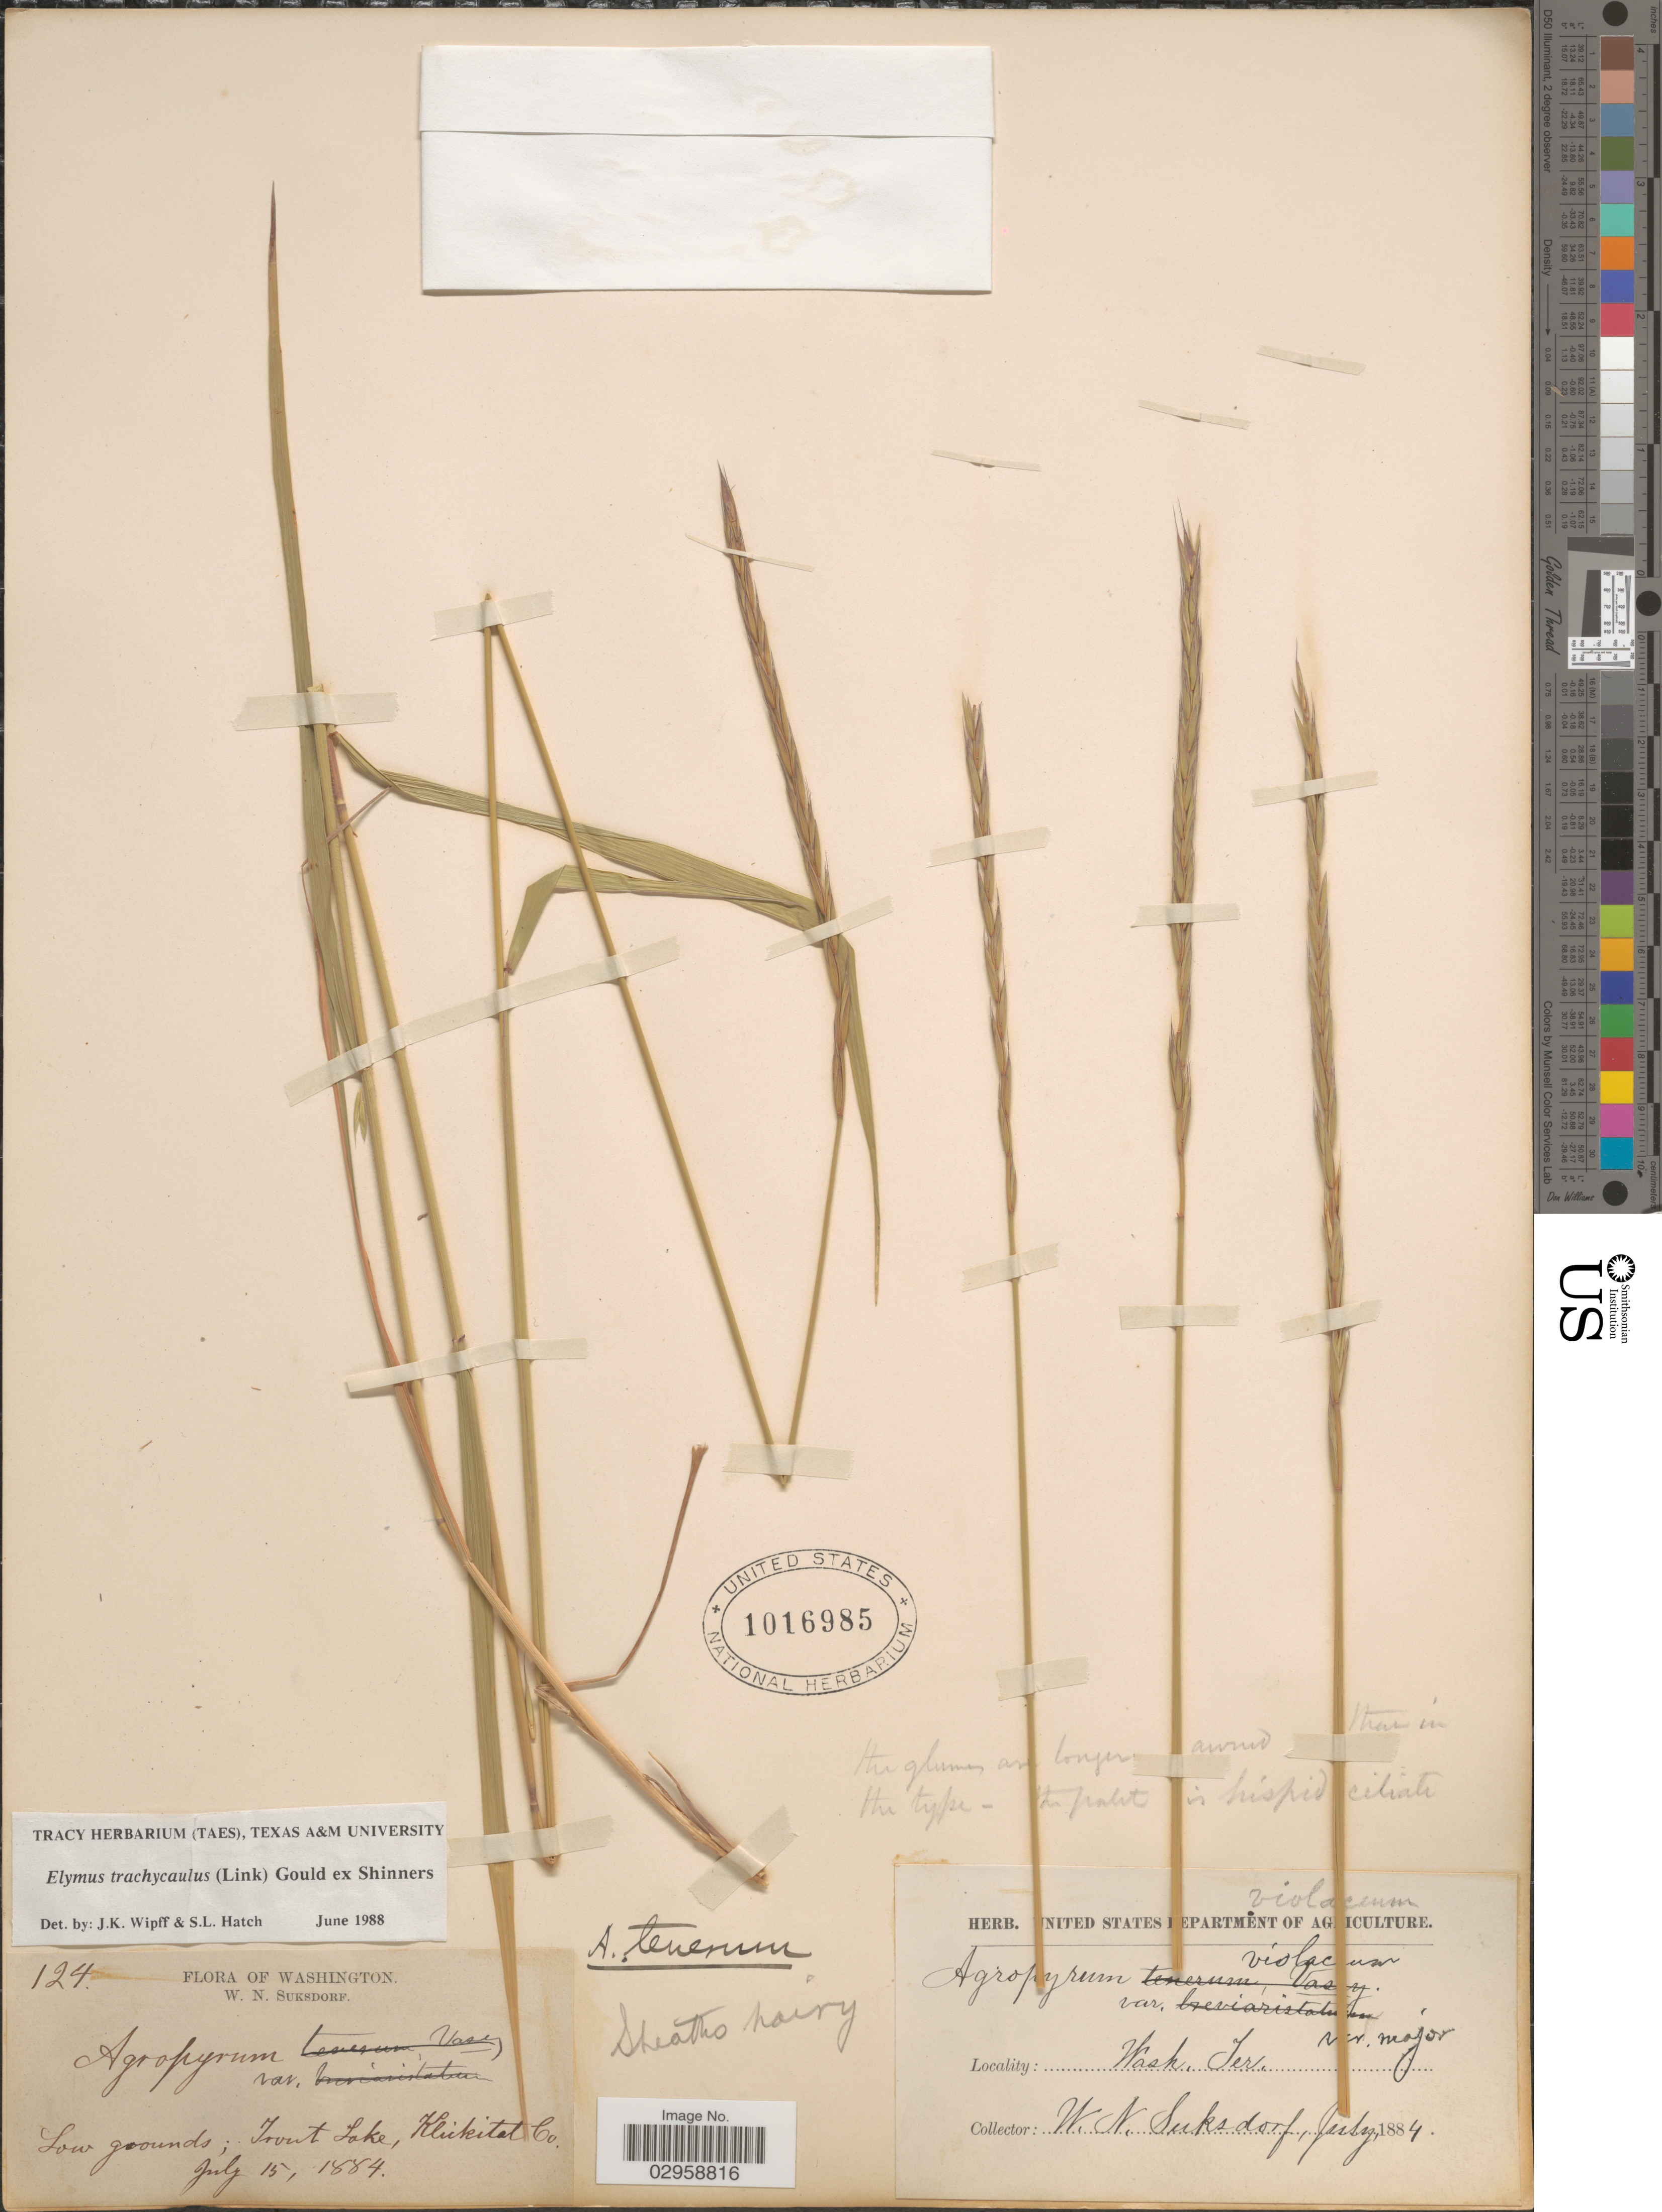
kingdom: Plantae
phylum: Tracheophyta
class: Liliopsida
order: Poales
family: Poaceae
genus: Elymus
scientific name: Elymus trachycaulus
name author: (Link) Gould ex Shinners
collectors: W. N. Suksdorf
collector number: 124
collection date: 1884-07-15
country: United States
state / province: Washington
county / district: Klickitat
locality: Low grounds; Trout Lake, Klickitat Co.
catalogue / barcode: US 1016985